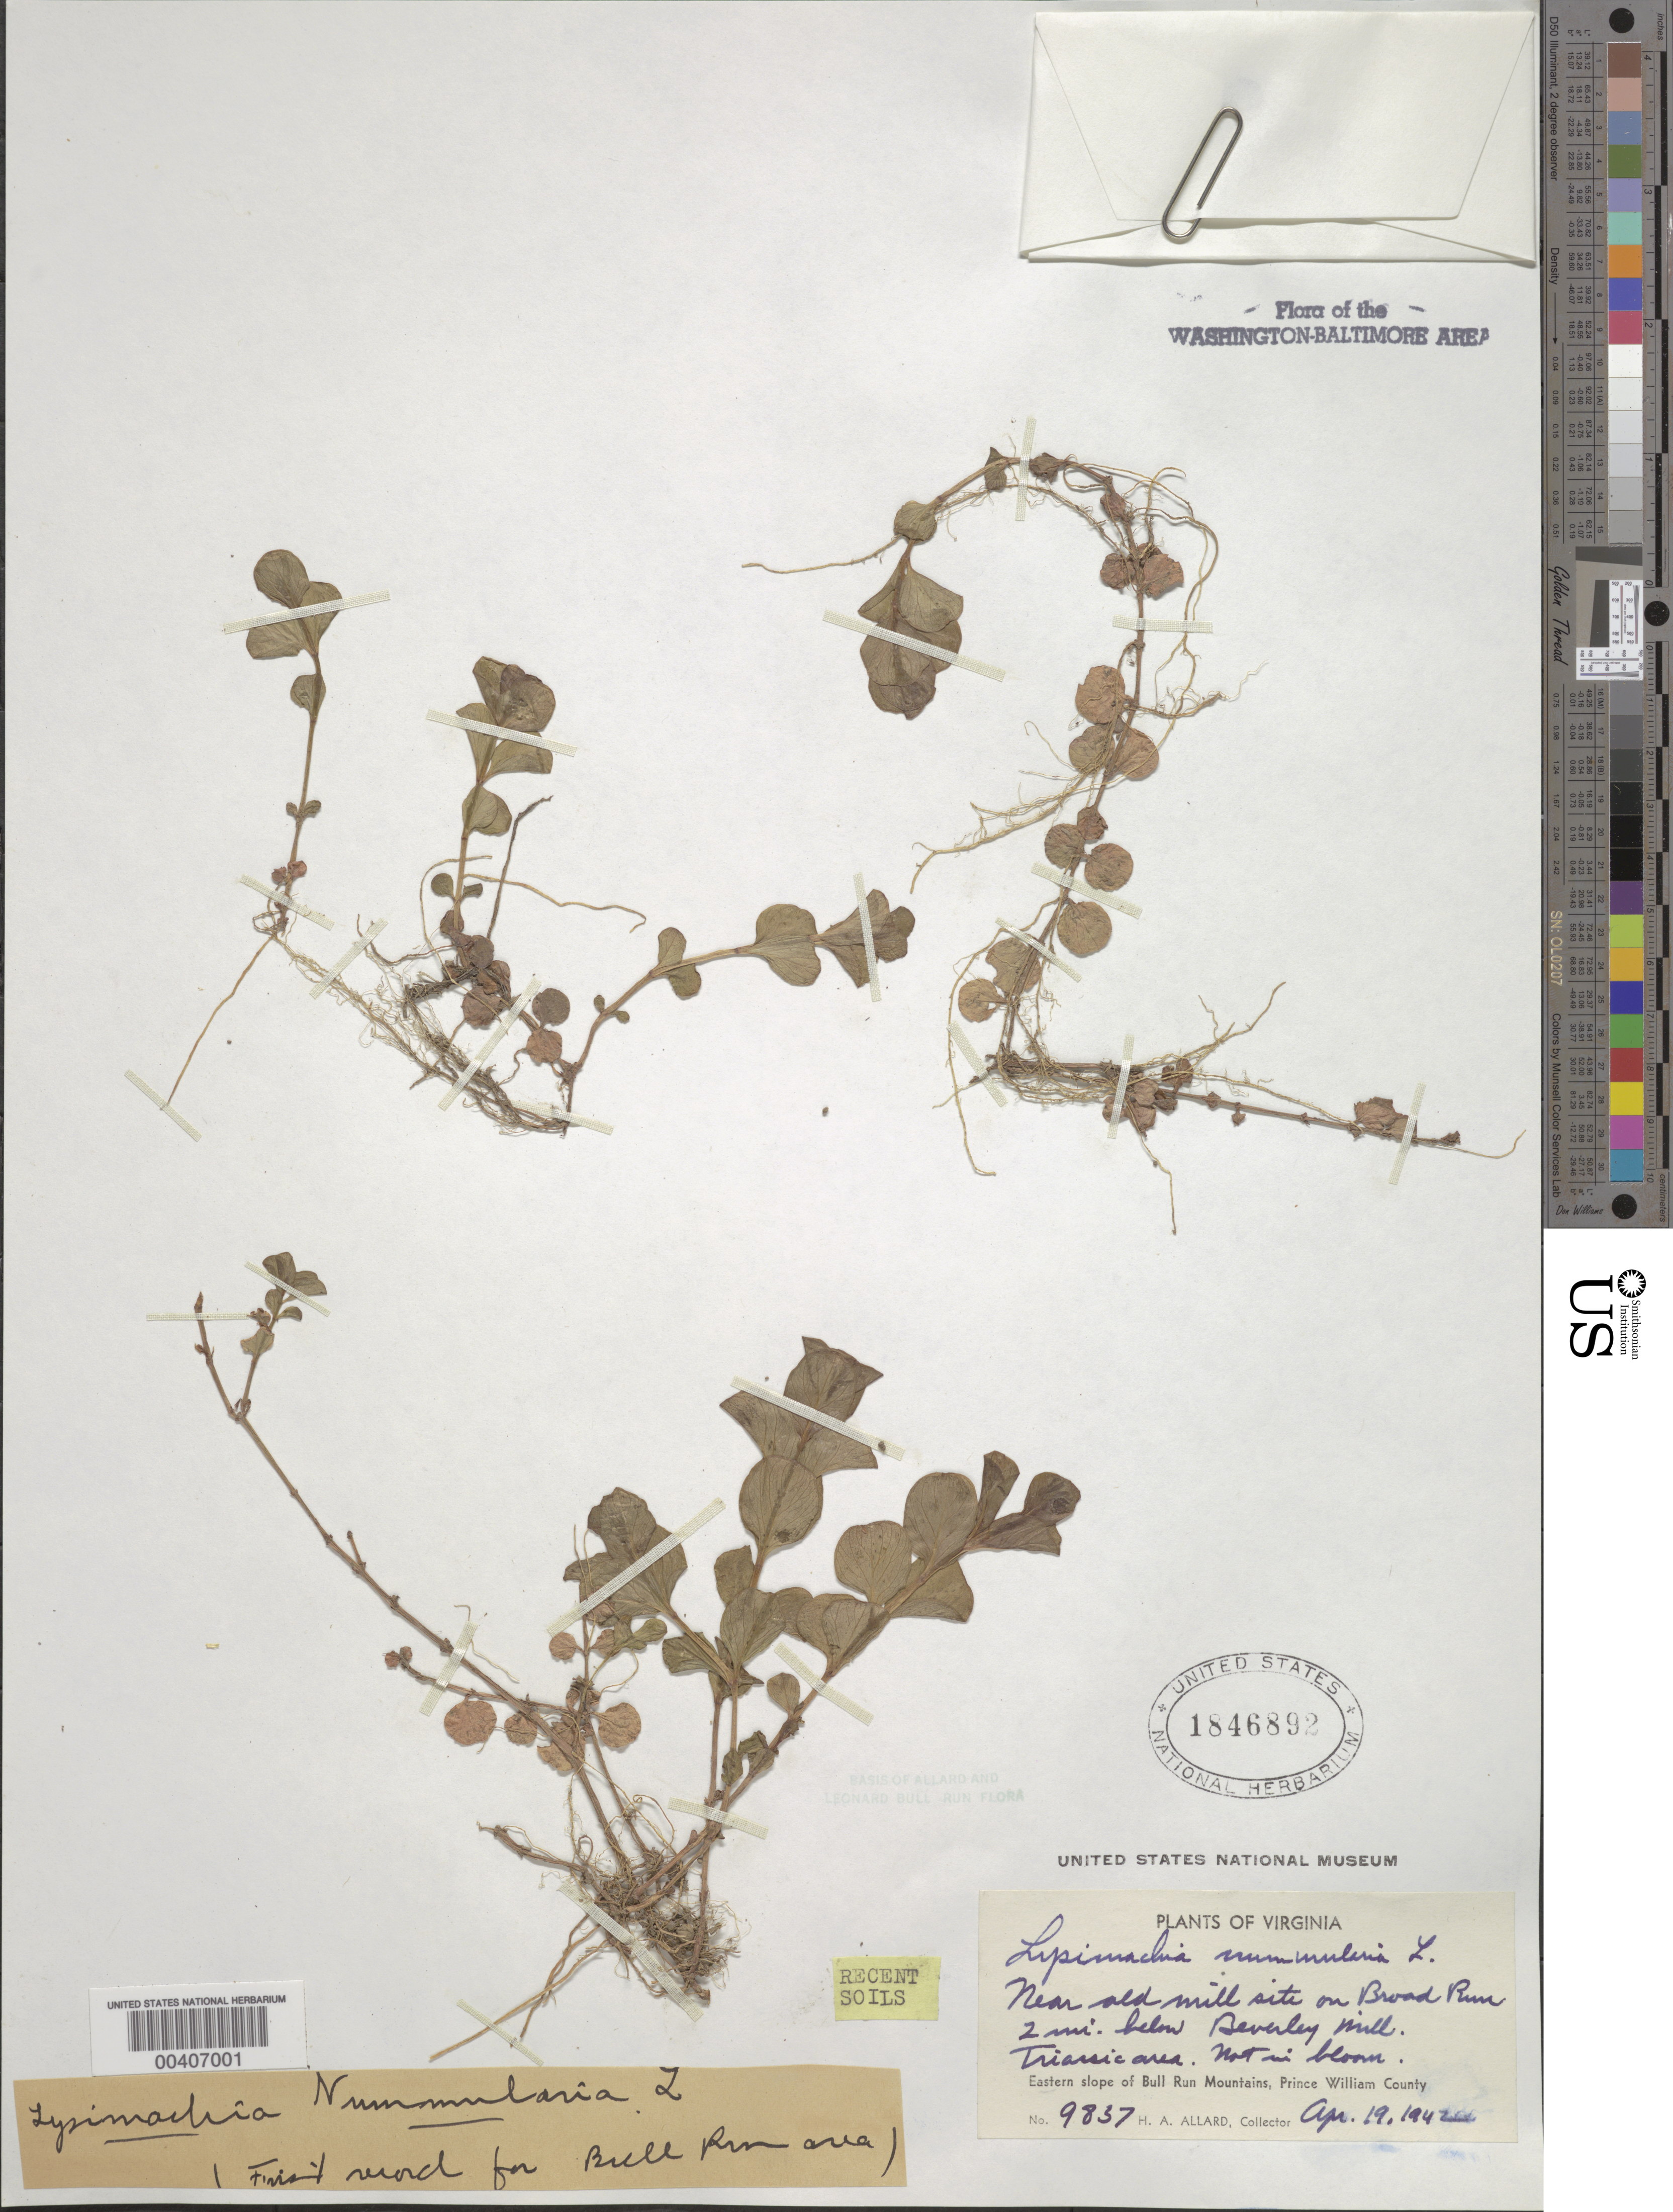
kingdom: Plantae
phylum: Tracheophyta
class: Magnoliopsida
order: Ericales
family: Primulaceae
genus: Lysimachia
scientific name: Lysimachia nummularia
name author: L.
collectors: H. A. Allard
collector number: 9837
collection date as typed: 19 Apr 1942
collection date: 1942-04-19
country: United States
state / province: Virginia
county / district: Prince William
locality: Broad Run below Beverley Mill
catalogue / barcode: US 1846892